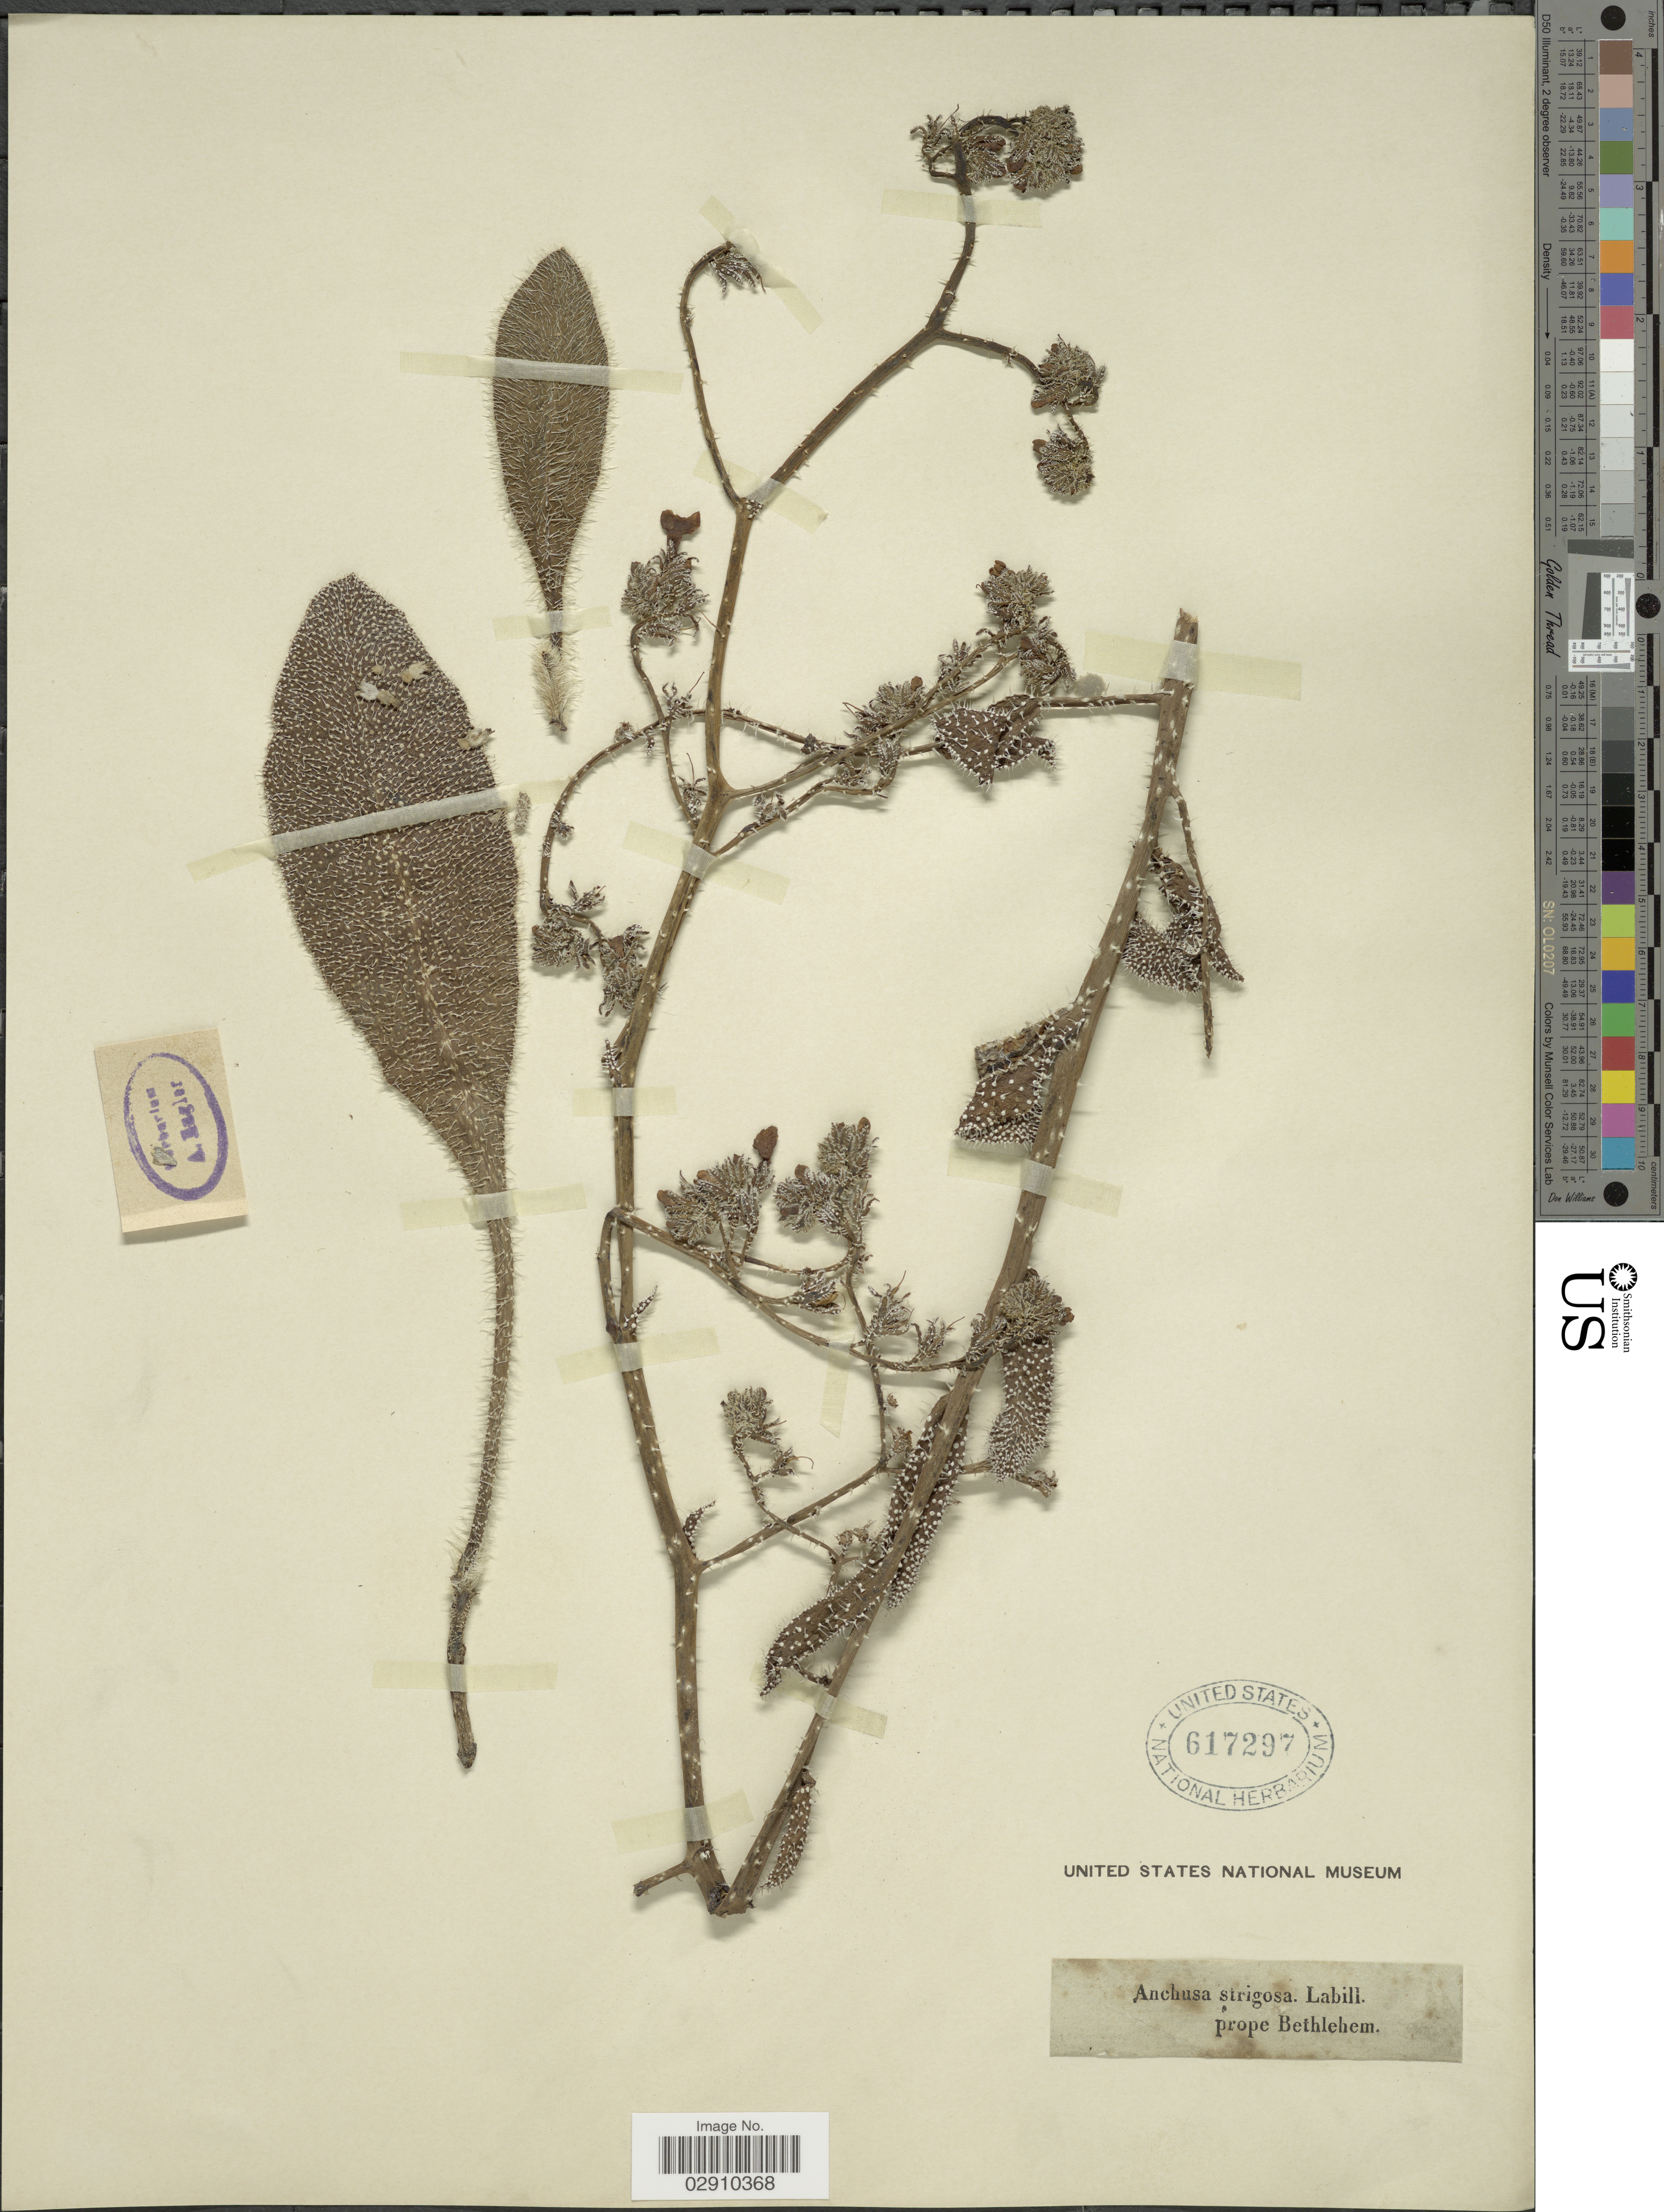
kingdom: Plantae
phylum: Tracheophyta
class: Magnoliopsida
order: Boraginales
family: Boraginaceae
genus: Anchusa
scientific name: Anchusa strigosa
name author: Banks & Sol.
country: Israel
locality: Prope Bethelehem.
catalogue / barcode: US 617297